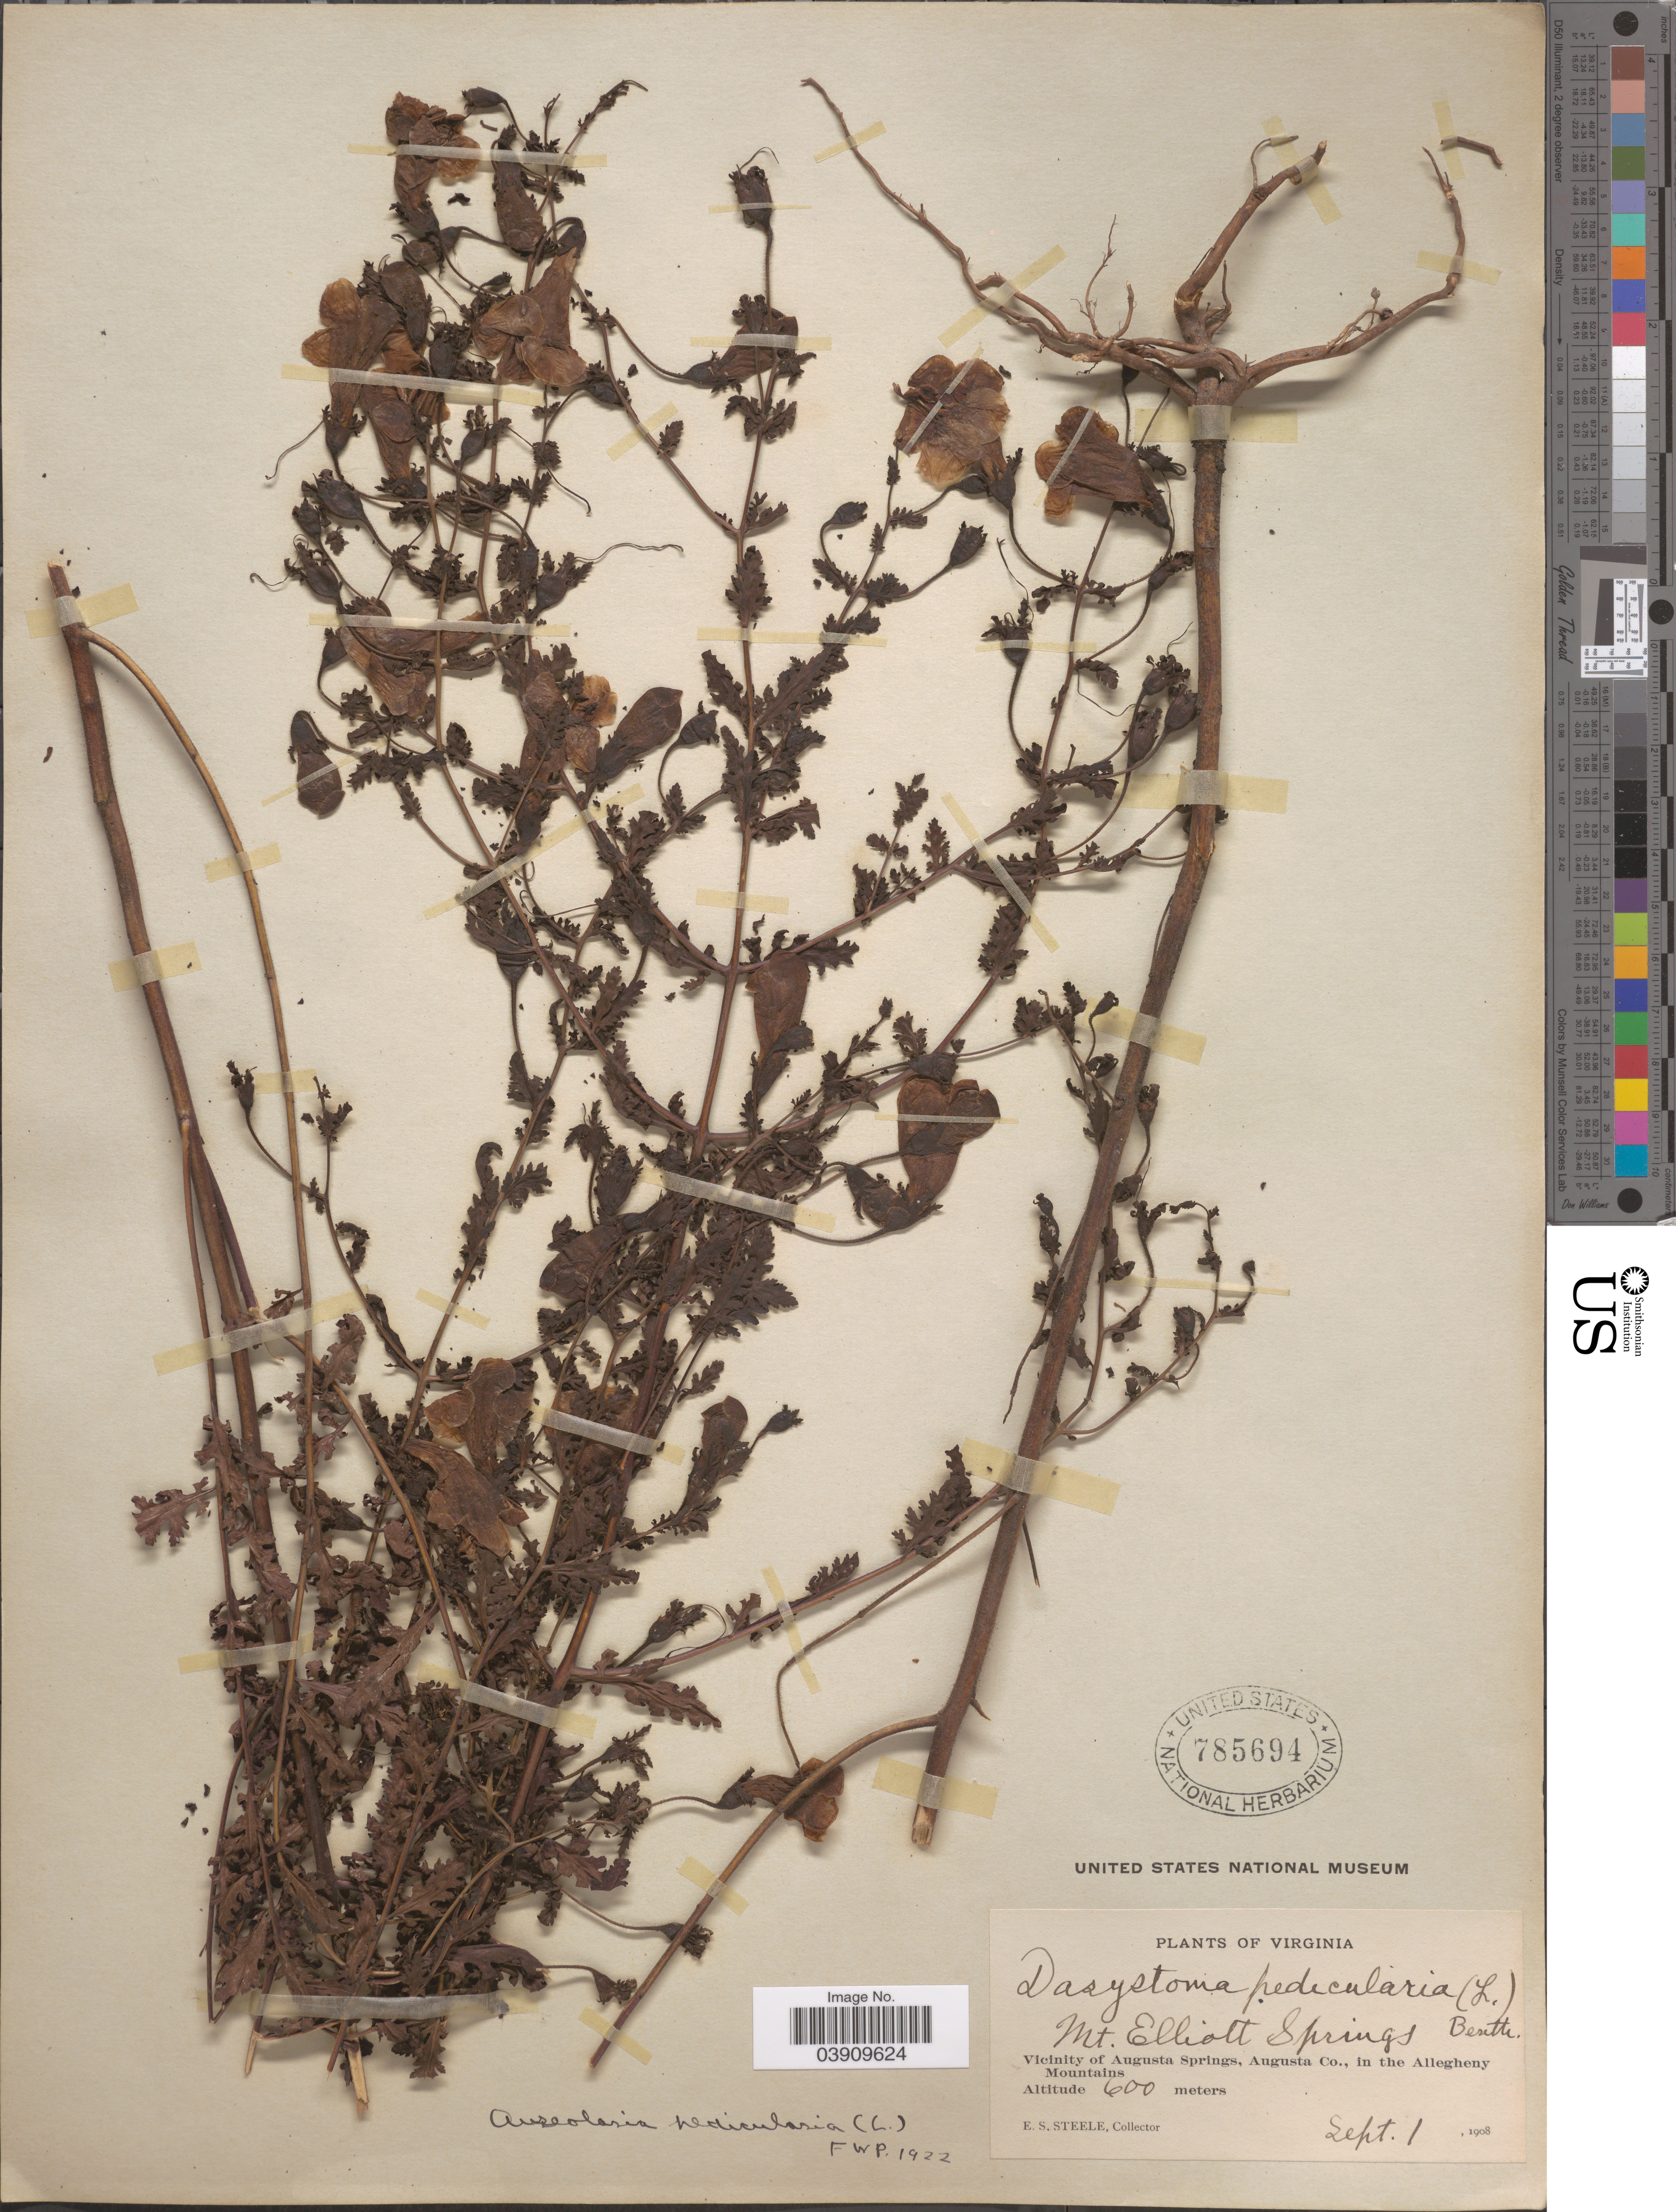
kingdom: Plantae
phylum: Tracheophyta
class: Magnoliopsida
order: Lamiales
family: Orobanchaceae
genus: Aureolaria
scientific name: Aureolaria pedicularia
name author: (L.) Raf. ex Farw.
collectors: E. Steele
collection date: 1908-09-01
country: United States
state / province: Virginia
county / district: Augusta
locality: Mt. Elliott Springs. Vicinity of Augusta Springs, Augusta Co., in the Allegheny Mountains.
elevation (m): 600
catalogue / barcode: US 785694